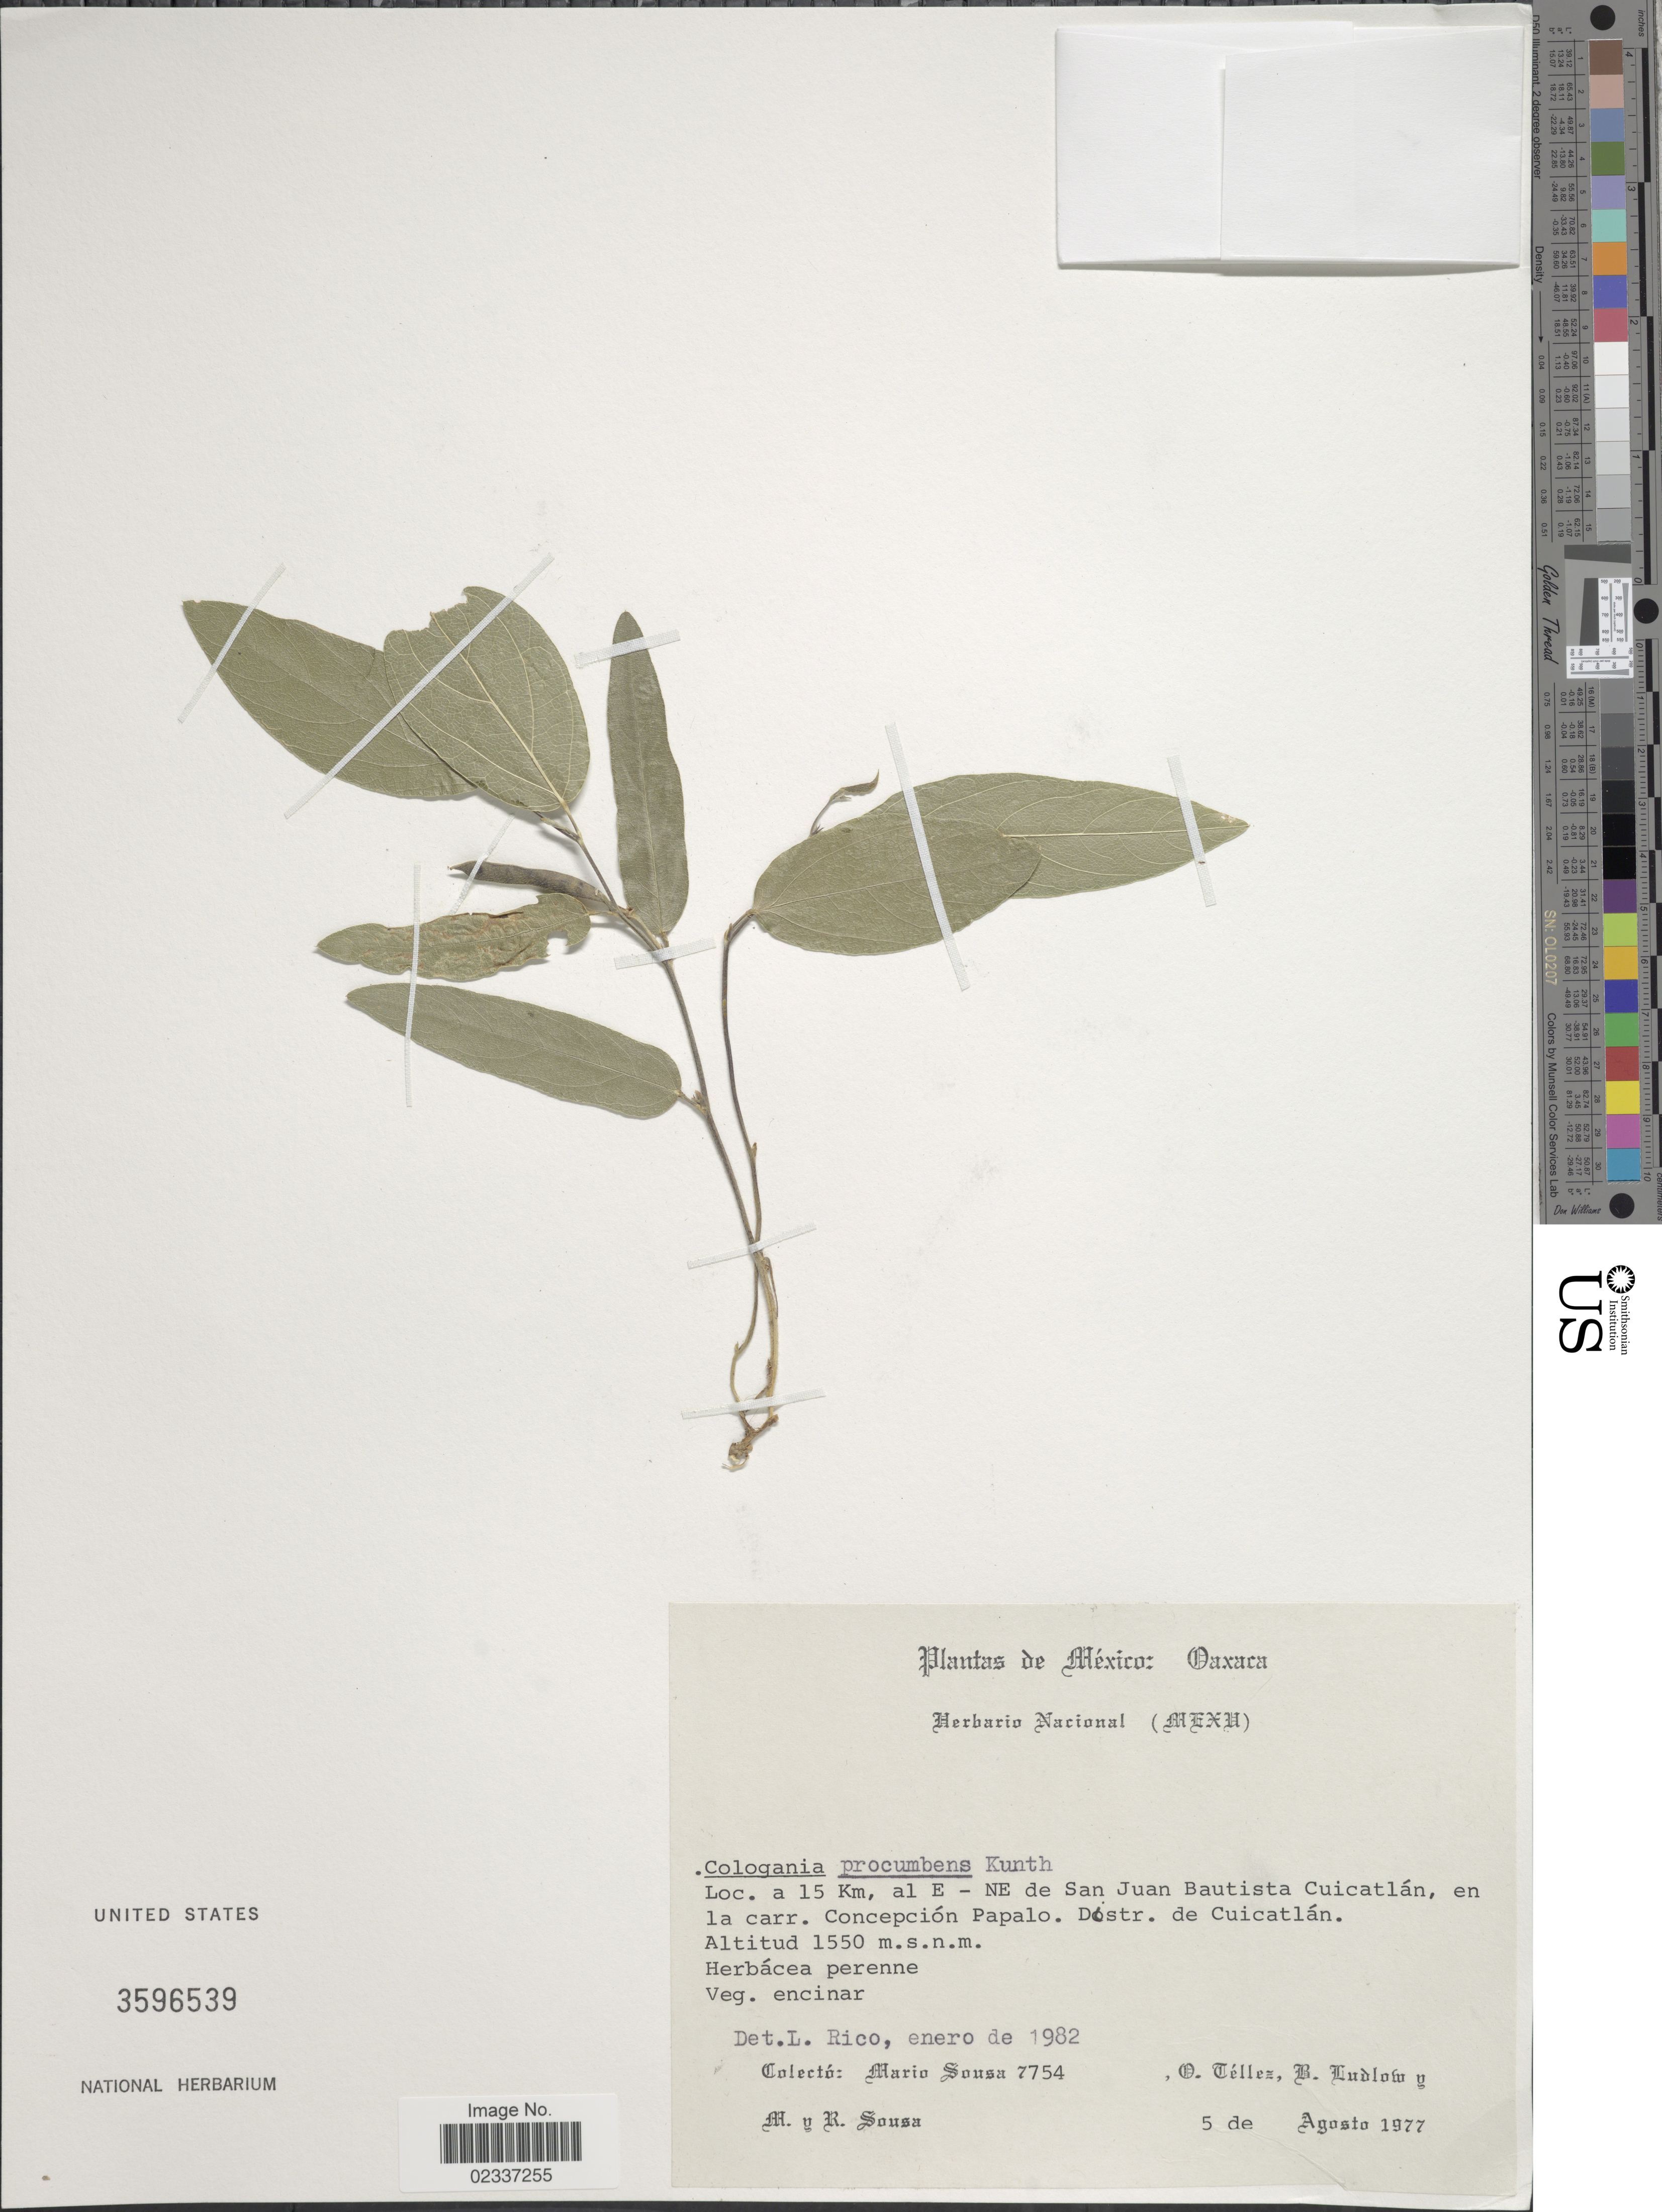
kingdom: Plantae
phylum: Tracheophyta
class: Magnoliopsida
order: Fabales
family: Fabaceae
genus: Cologania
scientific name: Cologania procumbens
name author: Kunth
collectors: M. Sousa S., O. Tellez, R. Ludlow, M. Sousa & R. Sousa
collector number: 7754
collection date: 1977-08-05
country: Mexico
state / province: Oaxaca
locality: A 15 Km, al E - NE de San JUan Bautista Cuicatlán, en la carr. Concepción Papalo. Distr. de Cuicatlán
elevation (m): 1550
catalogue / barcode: US 3596539